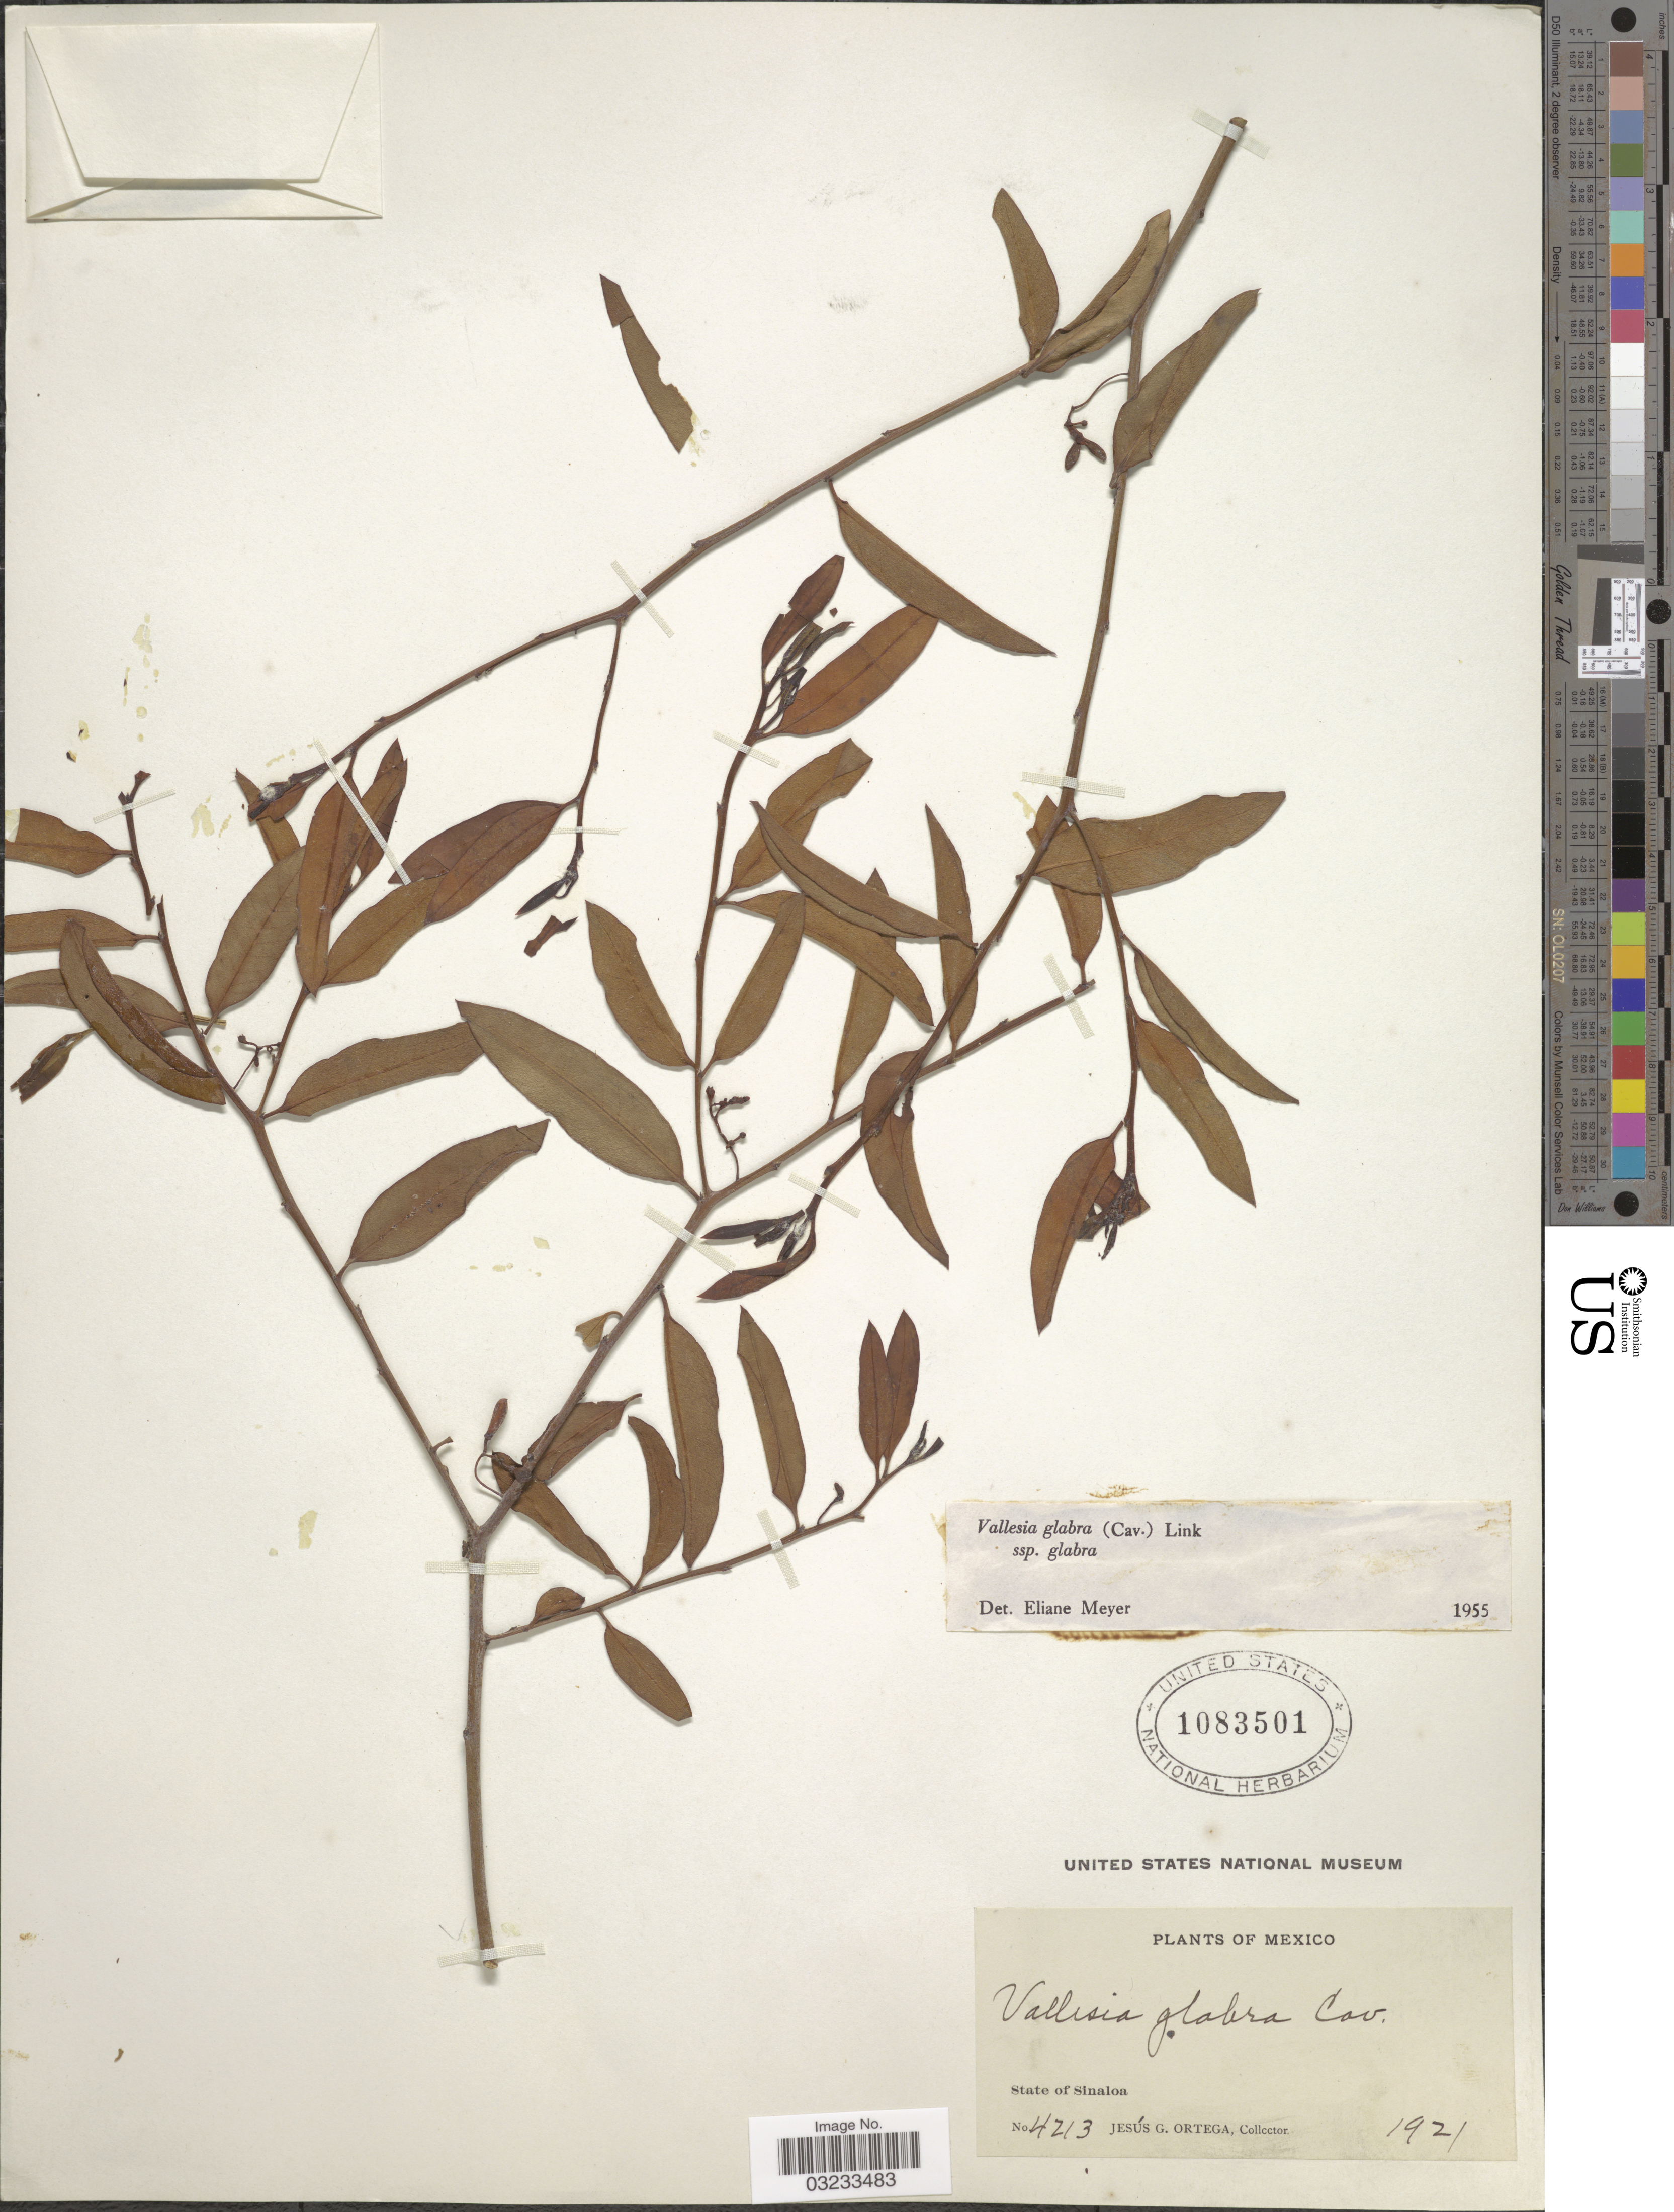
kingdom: Plantae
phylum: Tracheophyta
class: Magnoliopsida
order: Gentianales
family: Apocynaceae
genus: Vallesia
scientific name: Vallesia glabra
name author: (Cav.) Link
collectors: J. Ortega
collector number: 4213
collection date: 1921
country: Mexico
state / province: Sinaloa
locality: State of Sinaloa.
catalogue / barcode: US 1083501